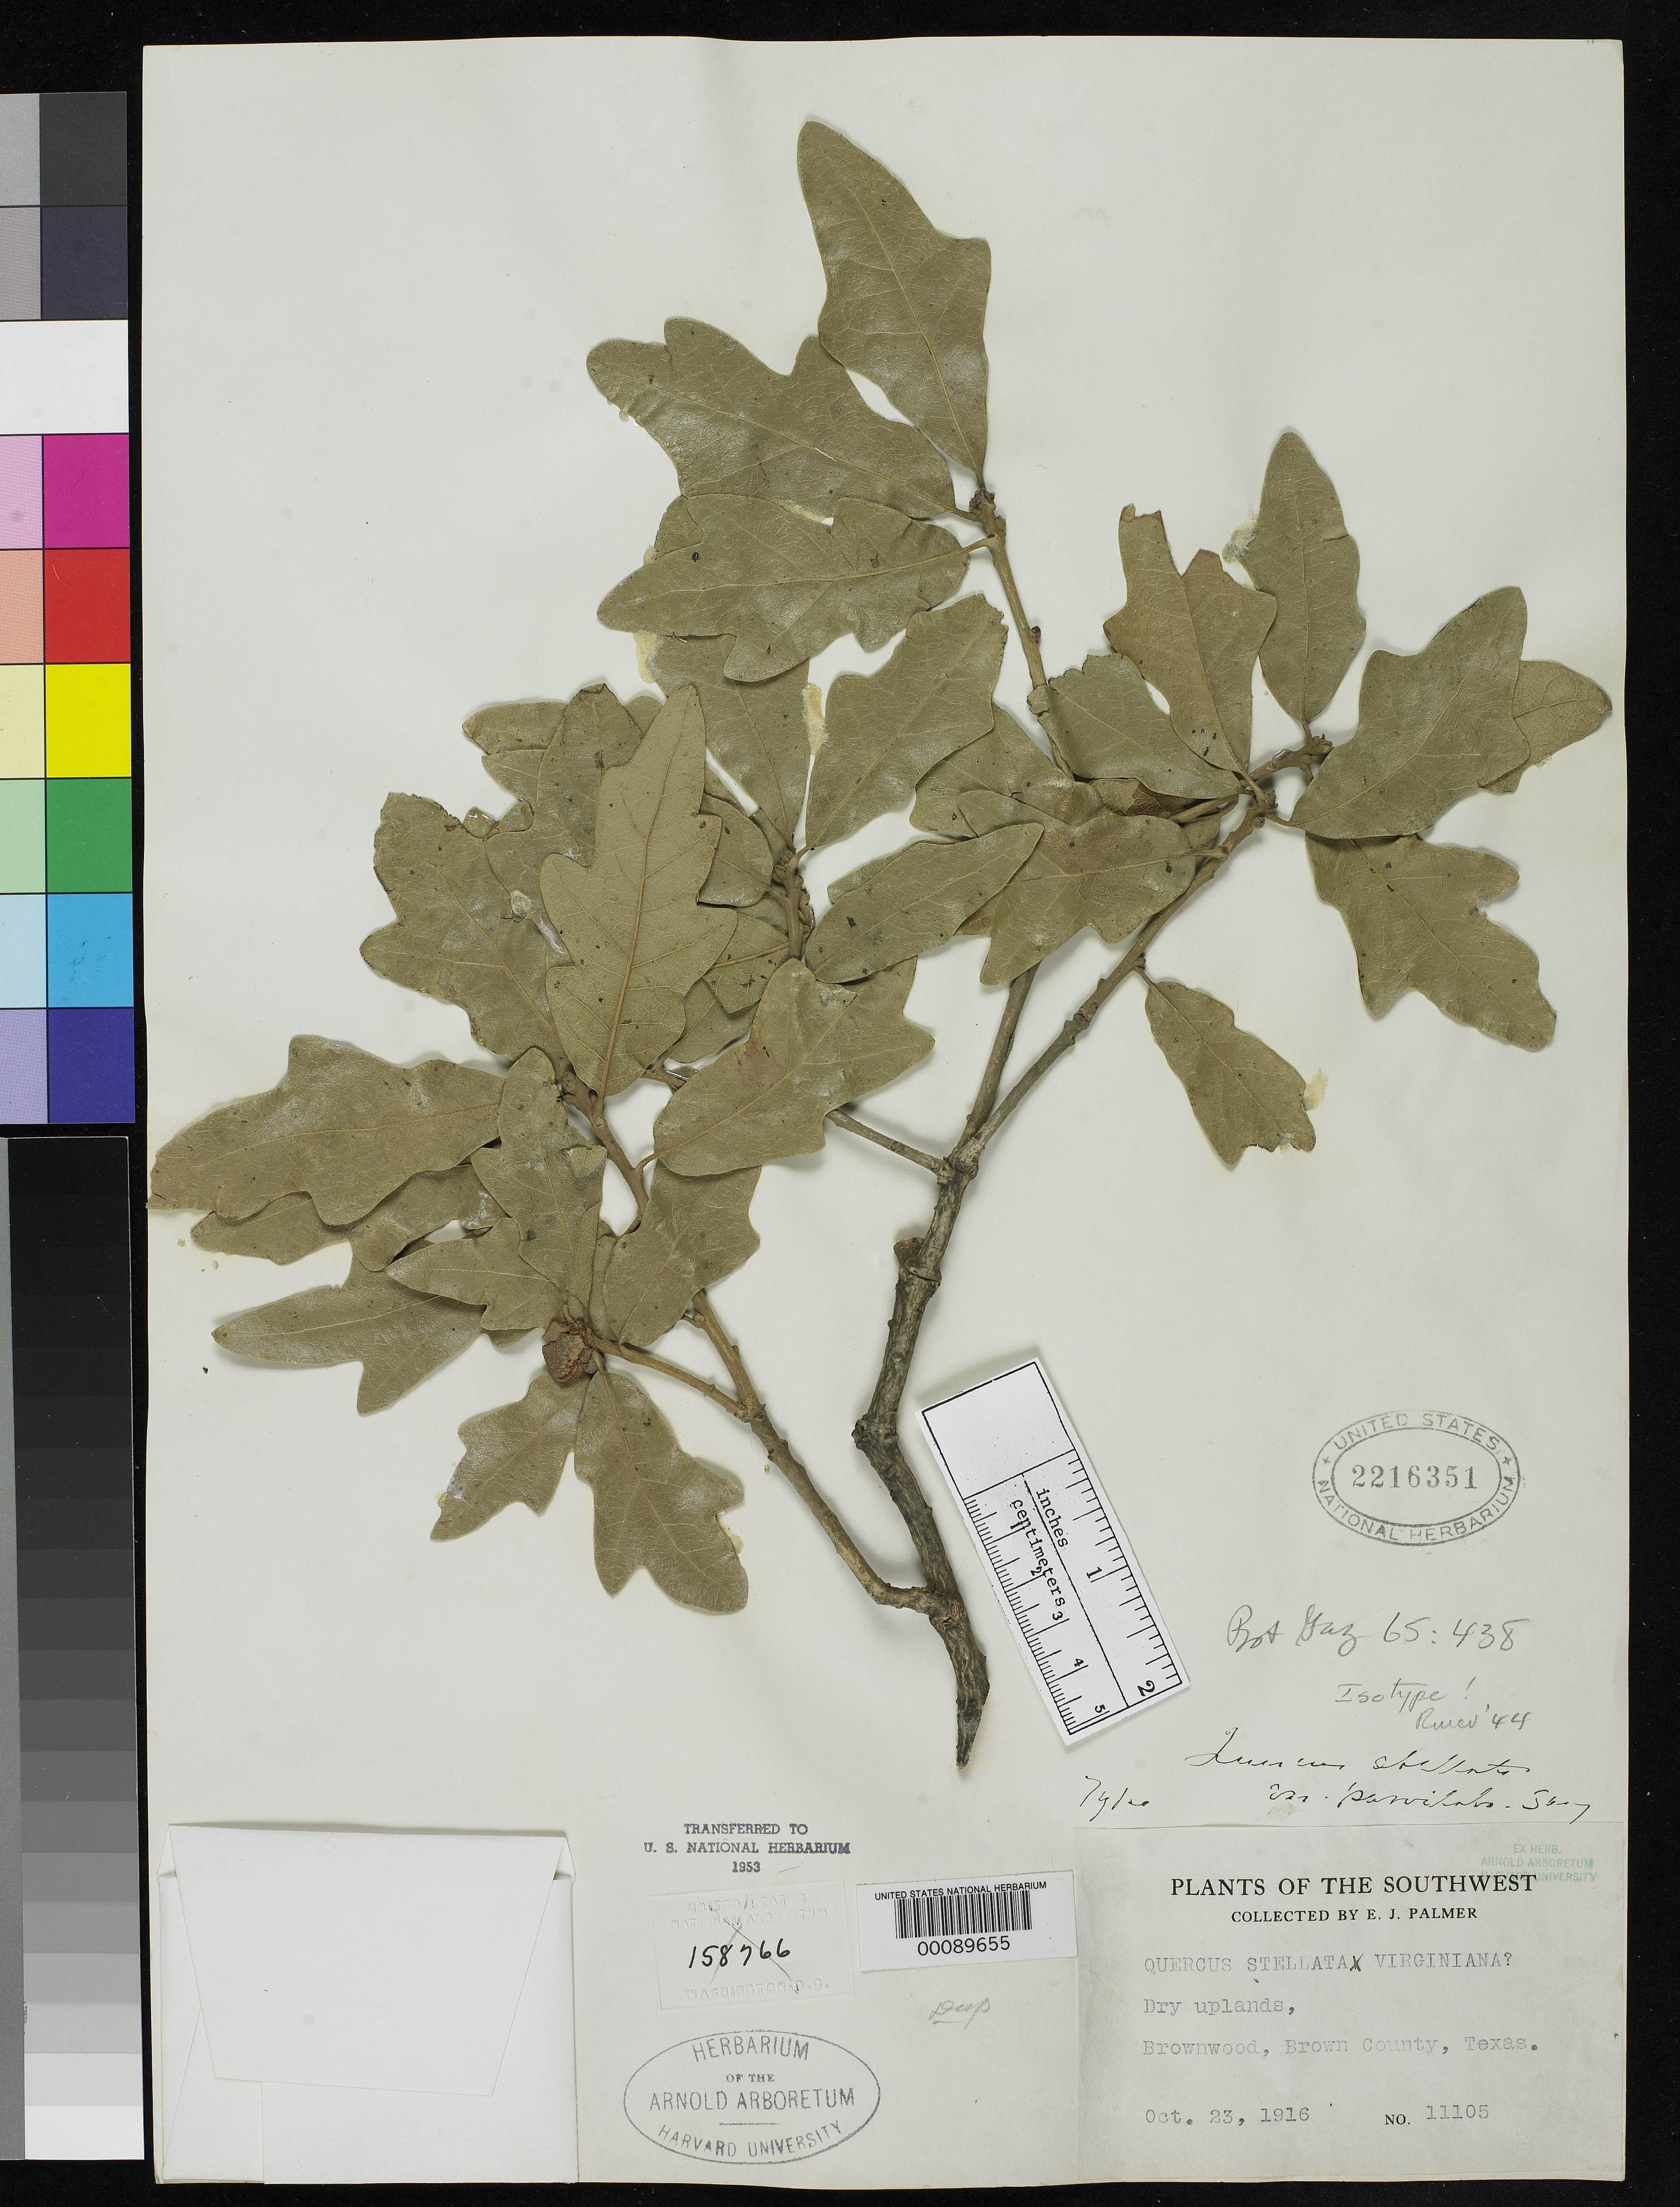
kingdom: Plantae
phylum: Tracheophyta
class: Magnoliopsida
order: Fagales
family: Fagaceae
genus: Quercus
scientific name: Quercus stellata var. parviloba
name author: Sarg.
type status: Type Collection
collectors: E. J. Palmer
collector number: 11105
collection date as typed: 23 Oct 1916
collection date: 1916-10-23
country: United States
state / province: Texas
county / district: Brown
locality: Brownwood.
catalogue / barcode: US 2216351